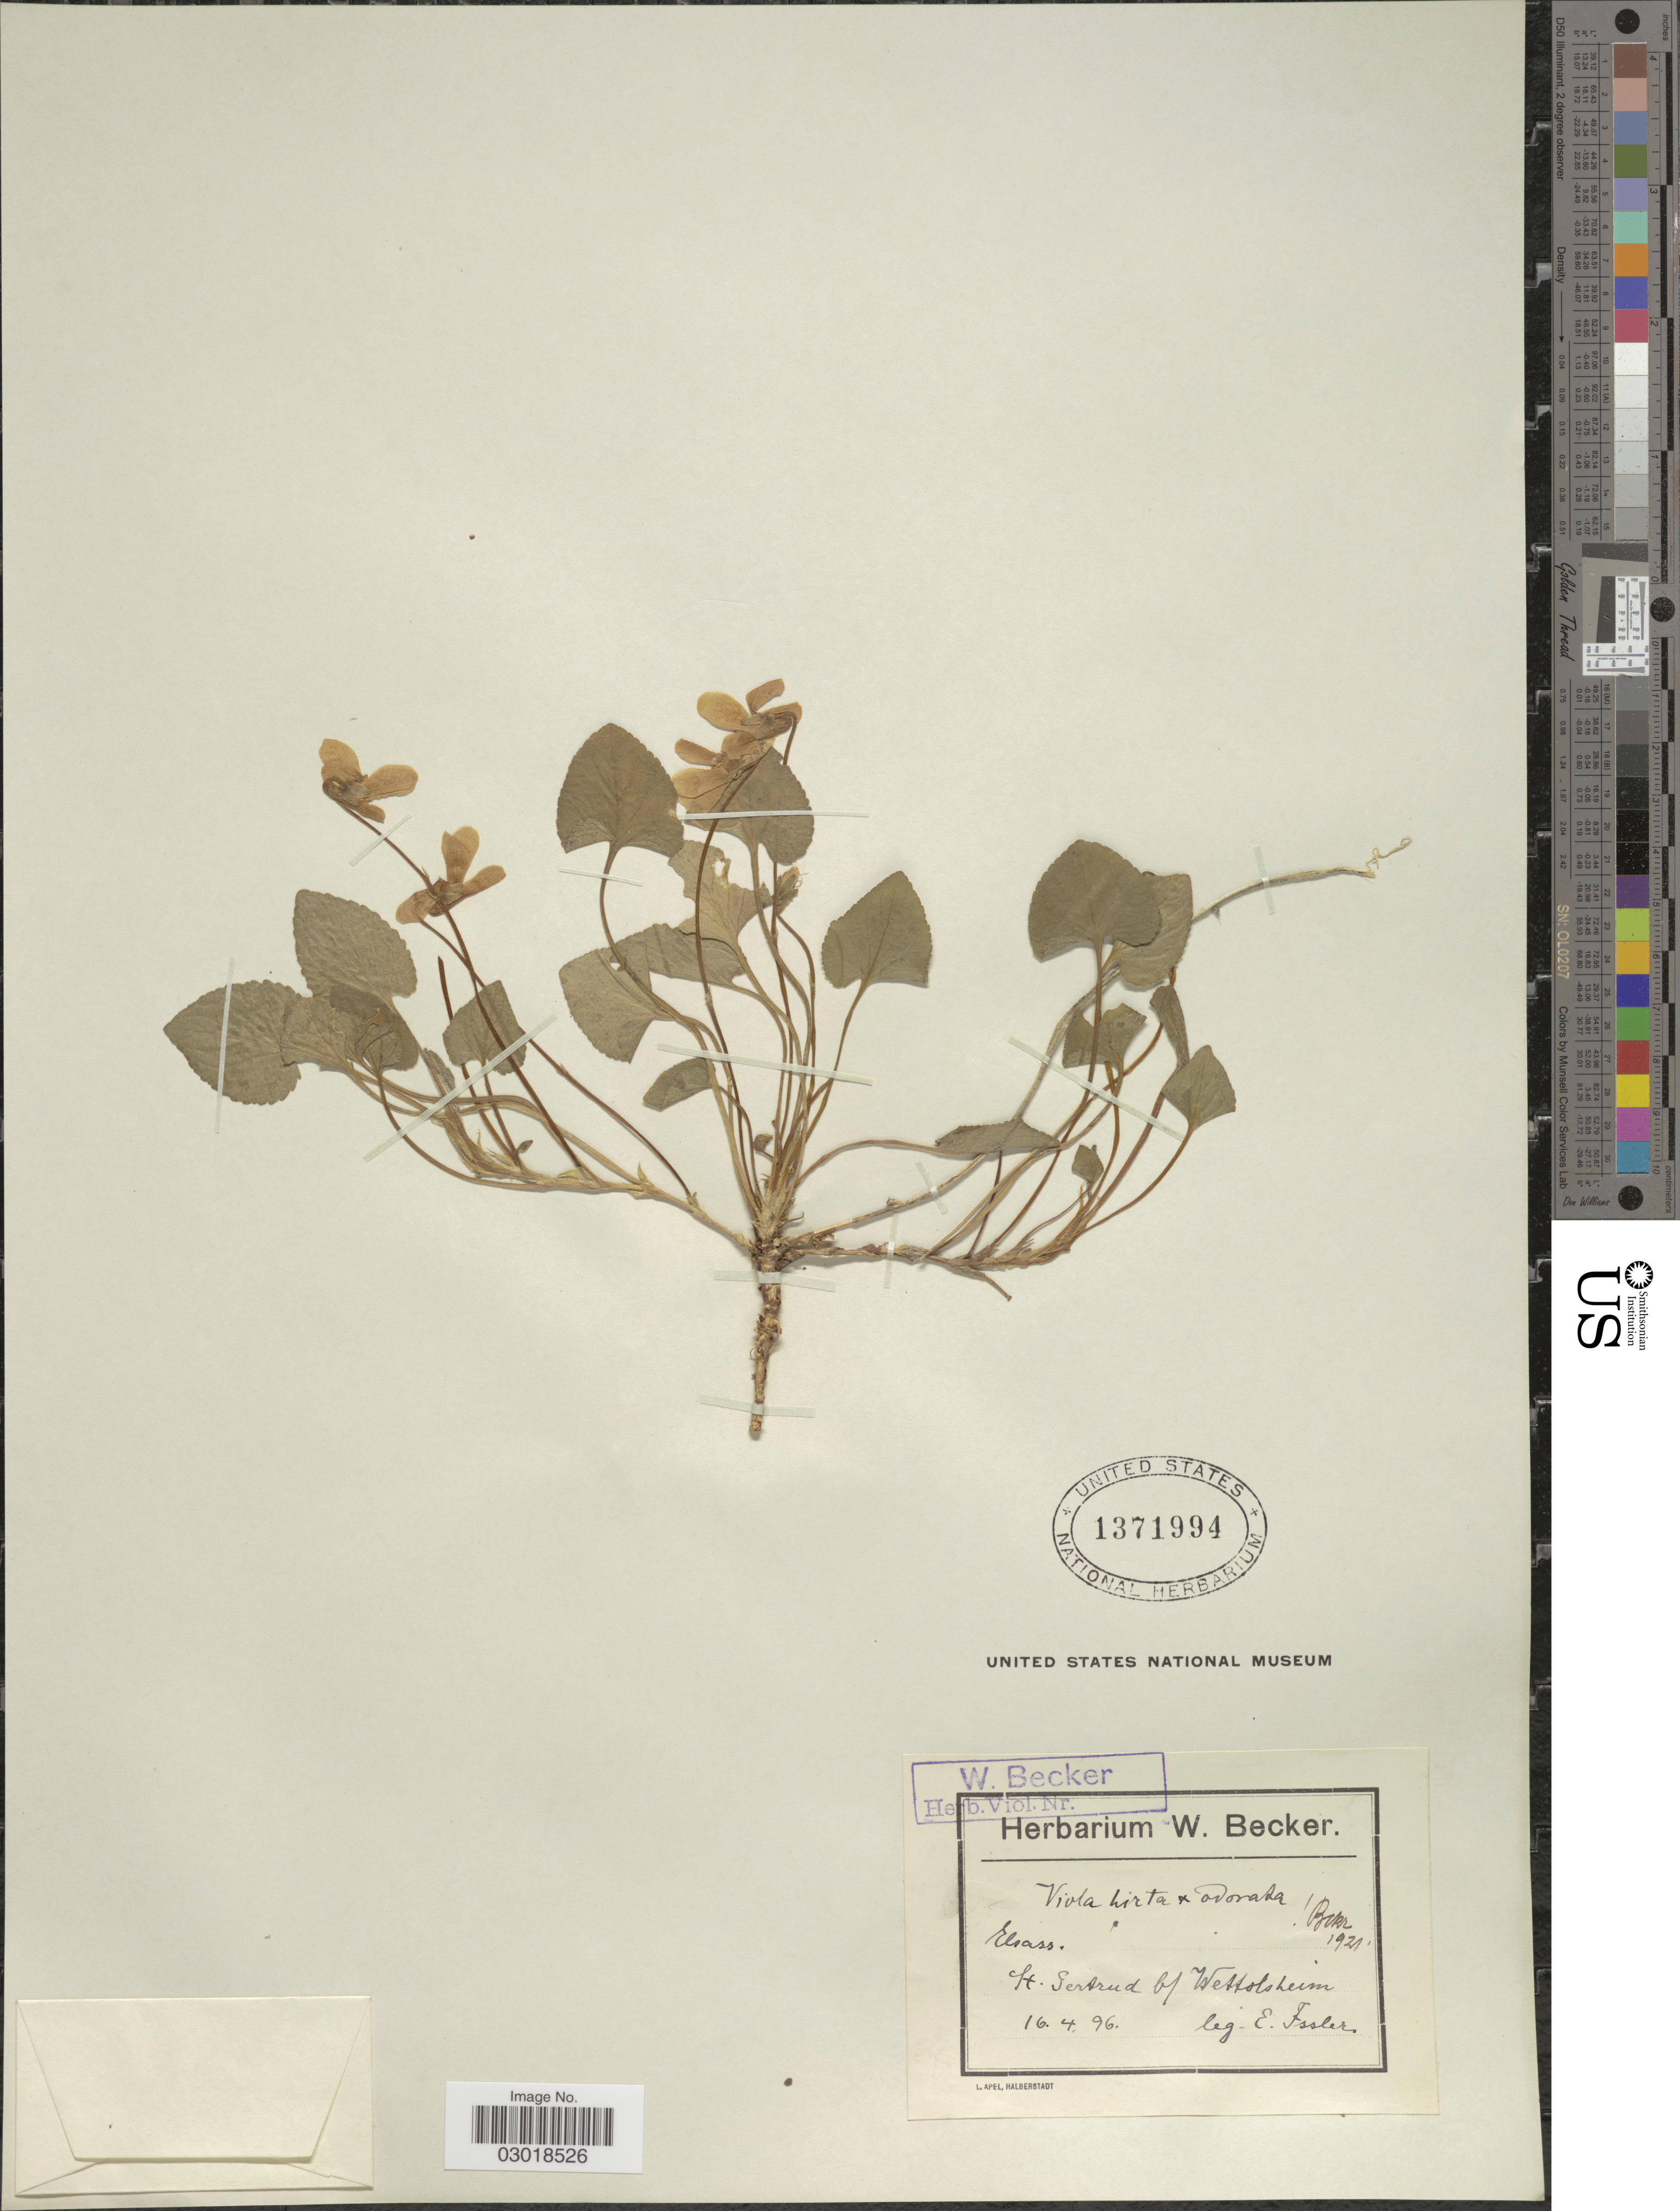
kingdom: Plantae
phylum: Tracheophyta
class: Magnoliopsida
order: Malpighiales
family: Violaceae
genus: Viola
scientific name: Viola hirta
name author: L.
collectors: E. Issler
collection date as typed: Transcribed d/m/y: 16/4/96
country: France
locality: St. Gertrud b/ Wettolsheim.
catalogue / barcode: US 1371994